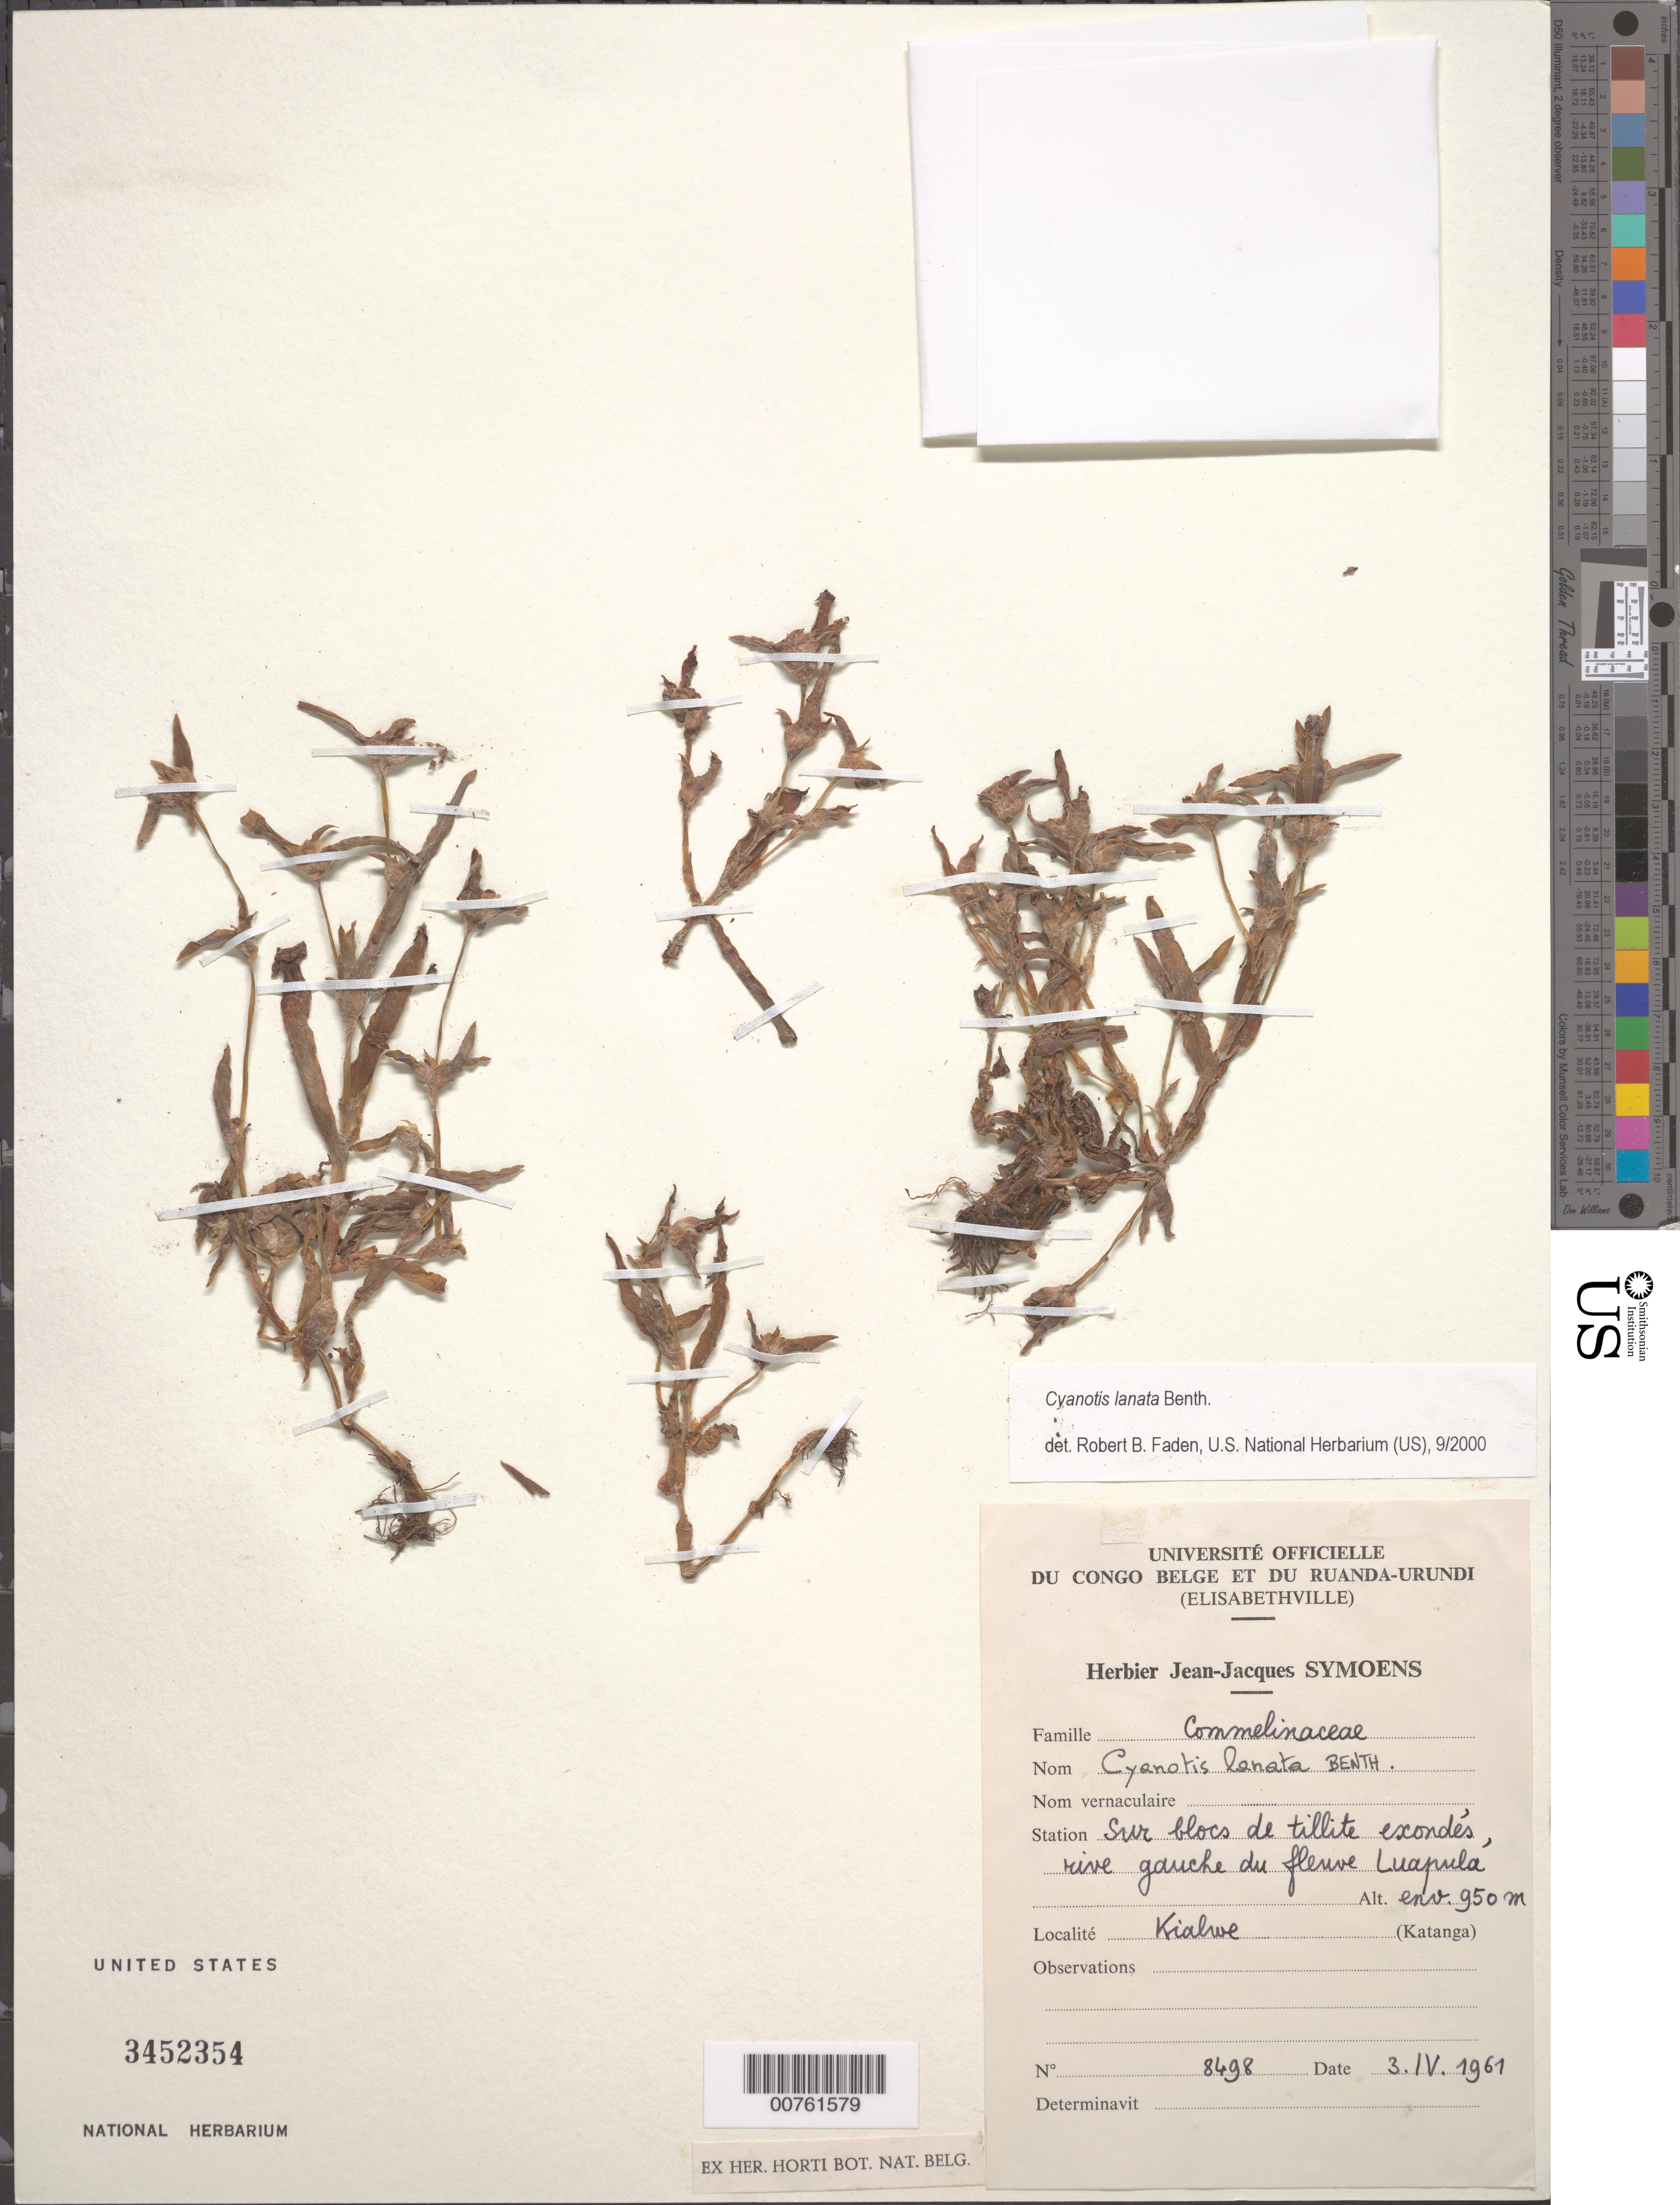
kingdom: Plantae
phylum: Tracheophyta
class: Liliopsida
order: Commelinales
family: Commelinaceae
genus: Cyanotis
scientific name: Cyanotis lanata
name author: Benth.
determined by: Faden, Robert B., (US), Smithsonian Institution - National Museum of Natural History (UNITED STATES)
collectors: J. Symoens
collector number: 8498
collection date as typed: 03 Apr 1961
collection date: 1961-04-03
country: Congo, Democratic Republic of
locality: Sur blocs de tillite escondes, rive gauche du fleuve Luanula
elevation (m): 950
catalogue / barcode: US 3452354